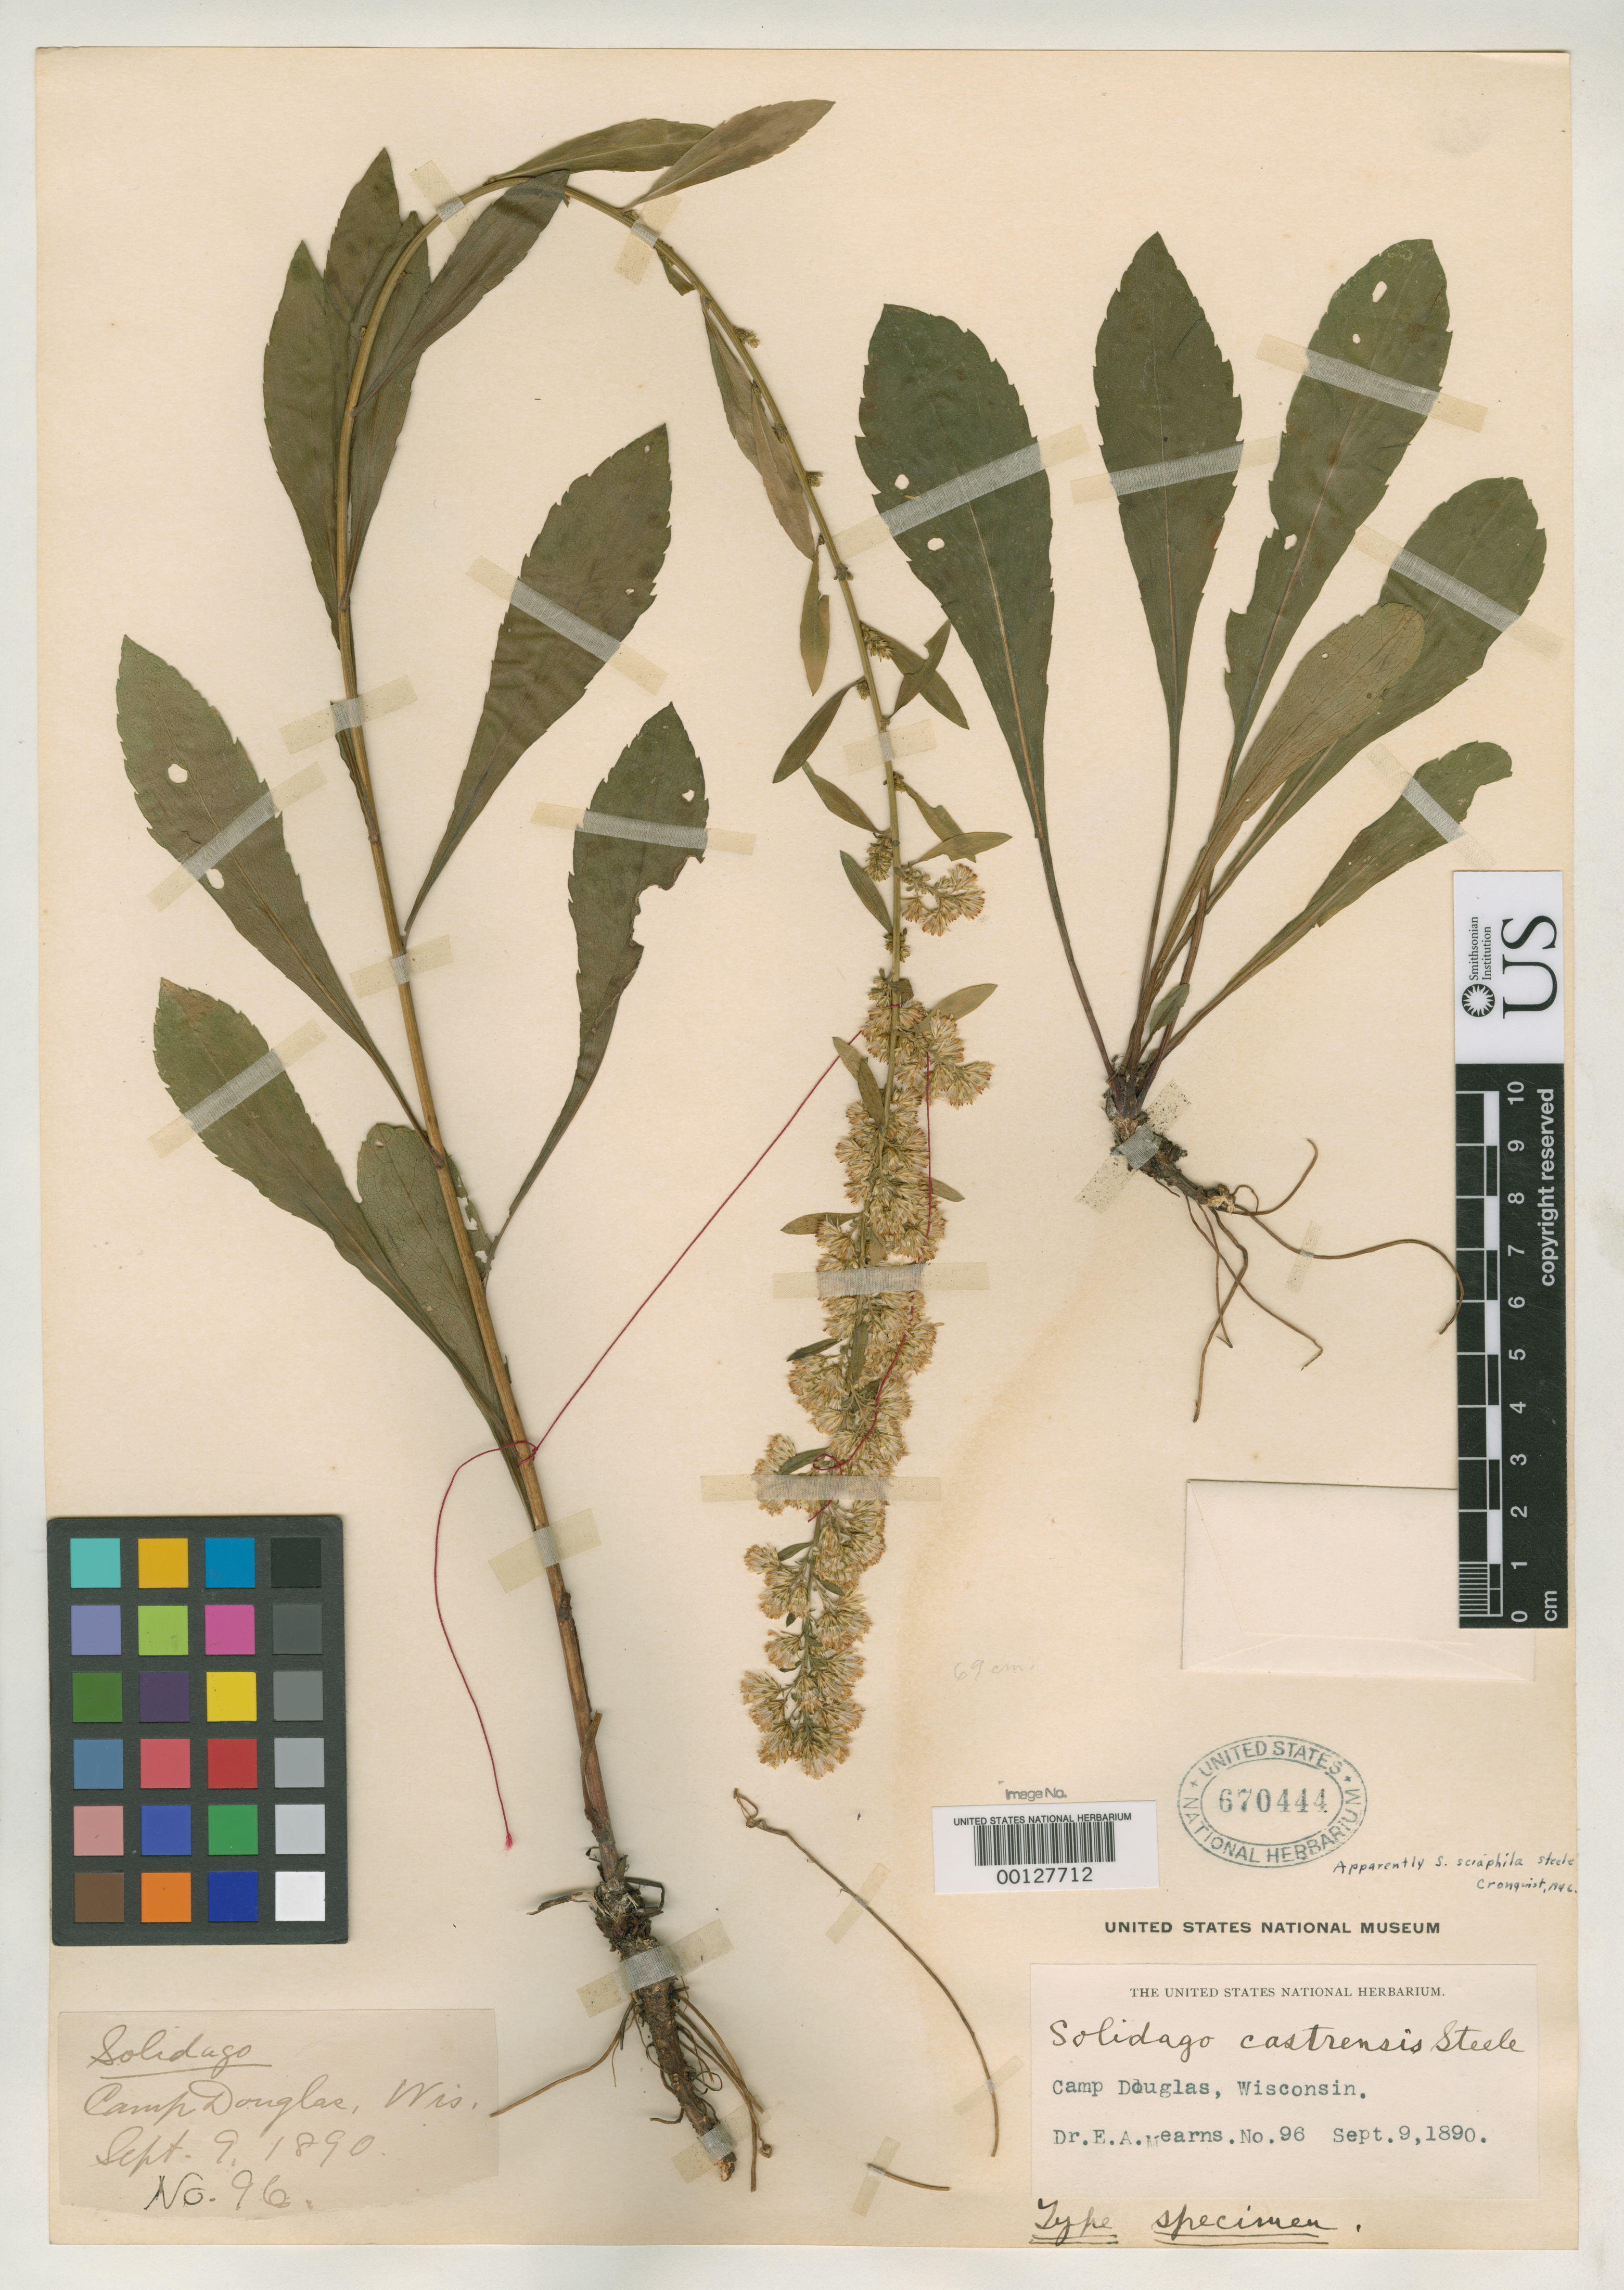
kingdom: Plantae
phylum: Tracheophyta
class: Magnoliopsida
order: Asterales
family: Asteraceae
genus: Solidago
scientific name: Solidago castrensis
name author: E.S. Steele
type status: Holotype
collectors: E. A. Mearns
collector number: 96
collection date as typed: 09 Sep 1890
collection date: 1890-09-09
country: United States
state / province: Wisconsin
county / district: Juneau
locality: Camp Douglas.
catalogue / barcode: US 670444